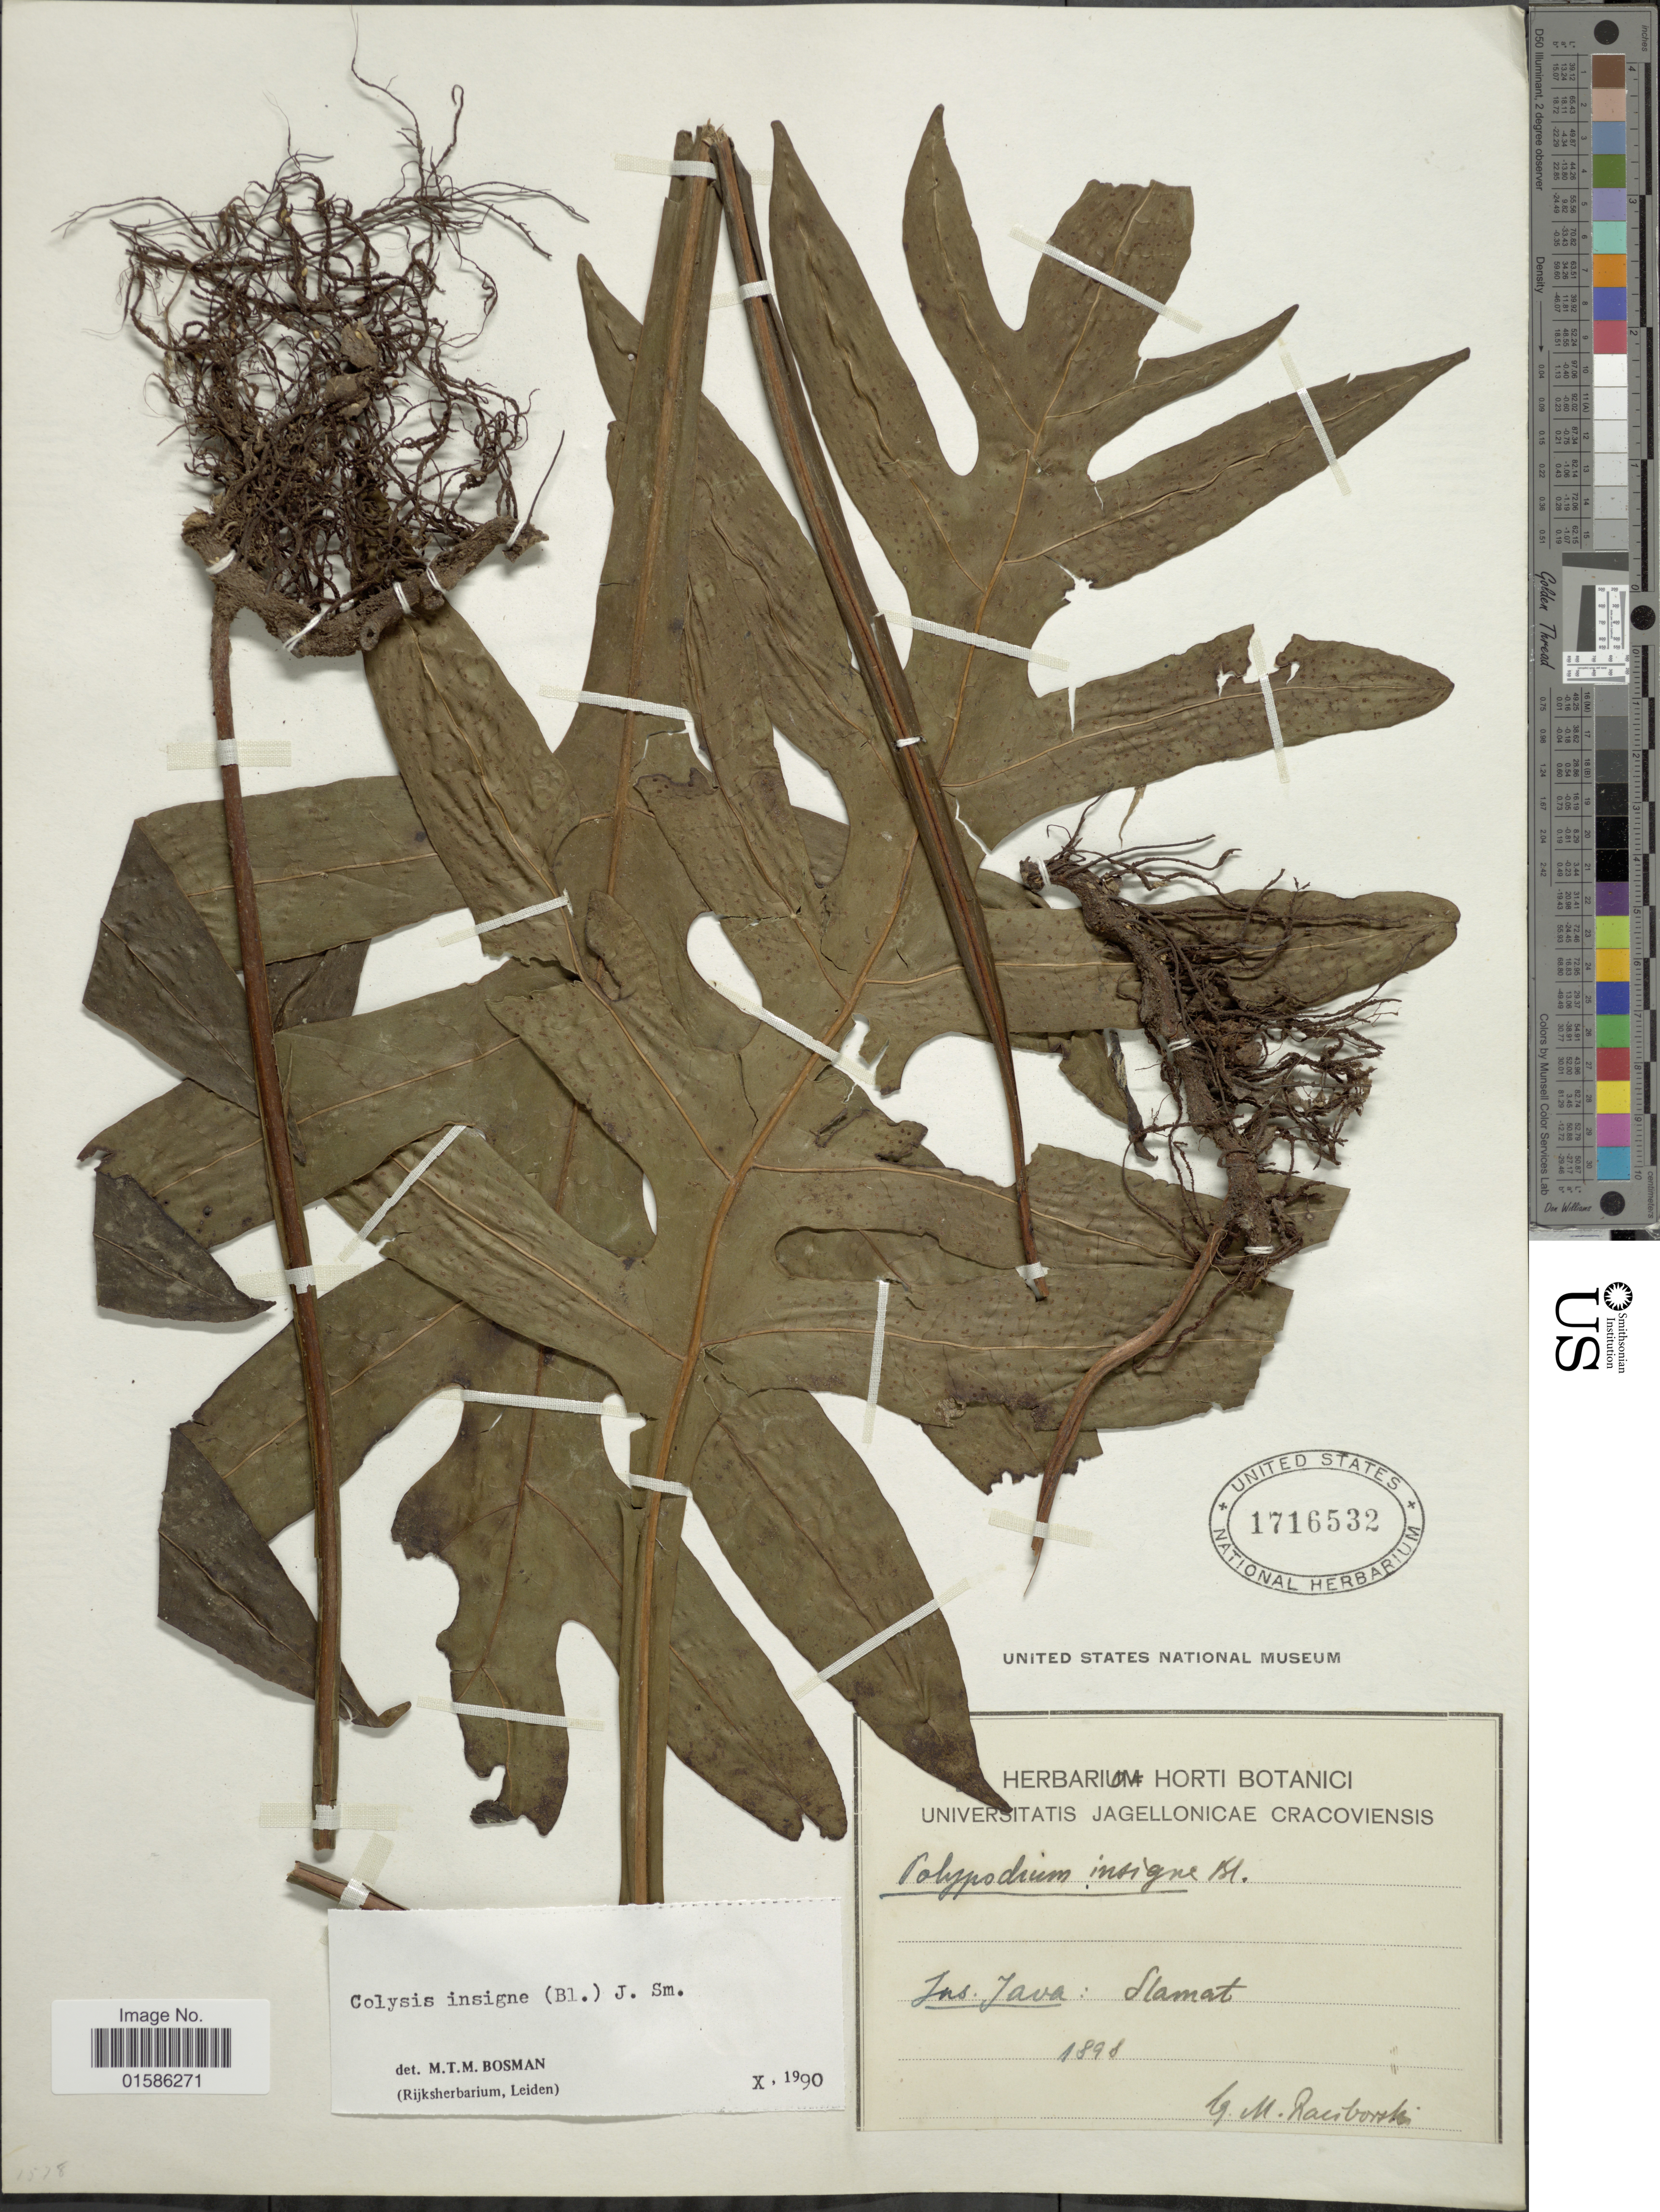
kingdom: Plantae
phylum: Tracheophyta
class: Polypodiopsida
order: Polypodiales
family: Polypodiaceae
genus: Microsorum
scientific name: Microsorum insigne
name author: (Blume) Copel.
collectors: M. Raciborski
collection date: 1898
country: Indonesia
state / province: Java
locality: Ins. Java: Slamat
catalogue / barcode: US 1716532